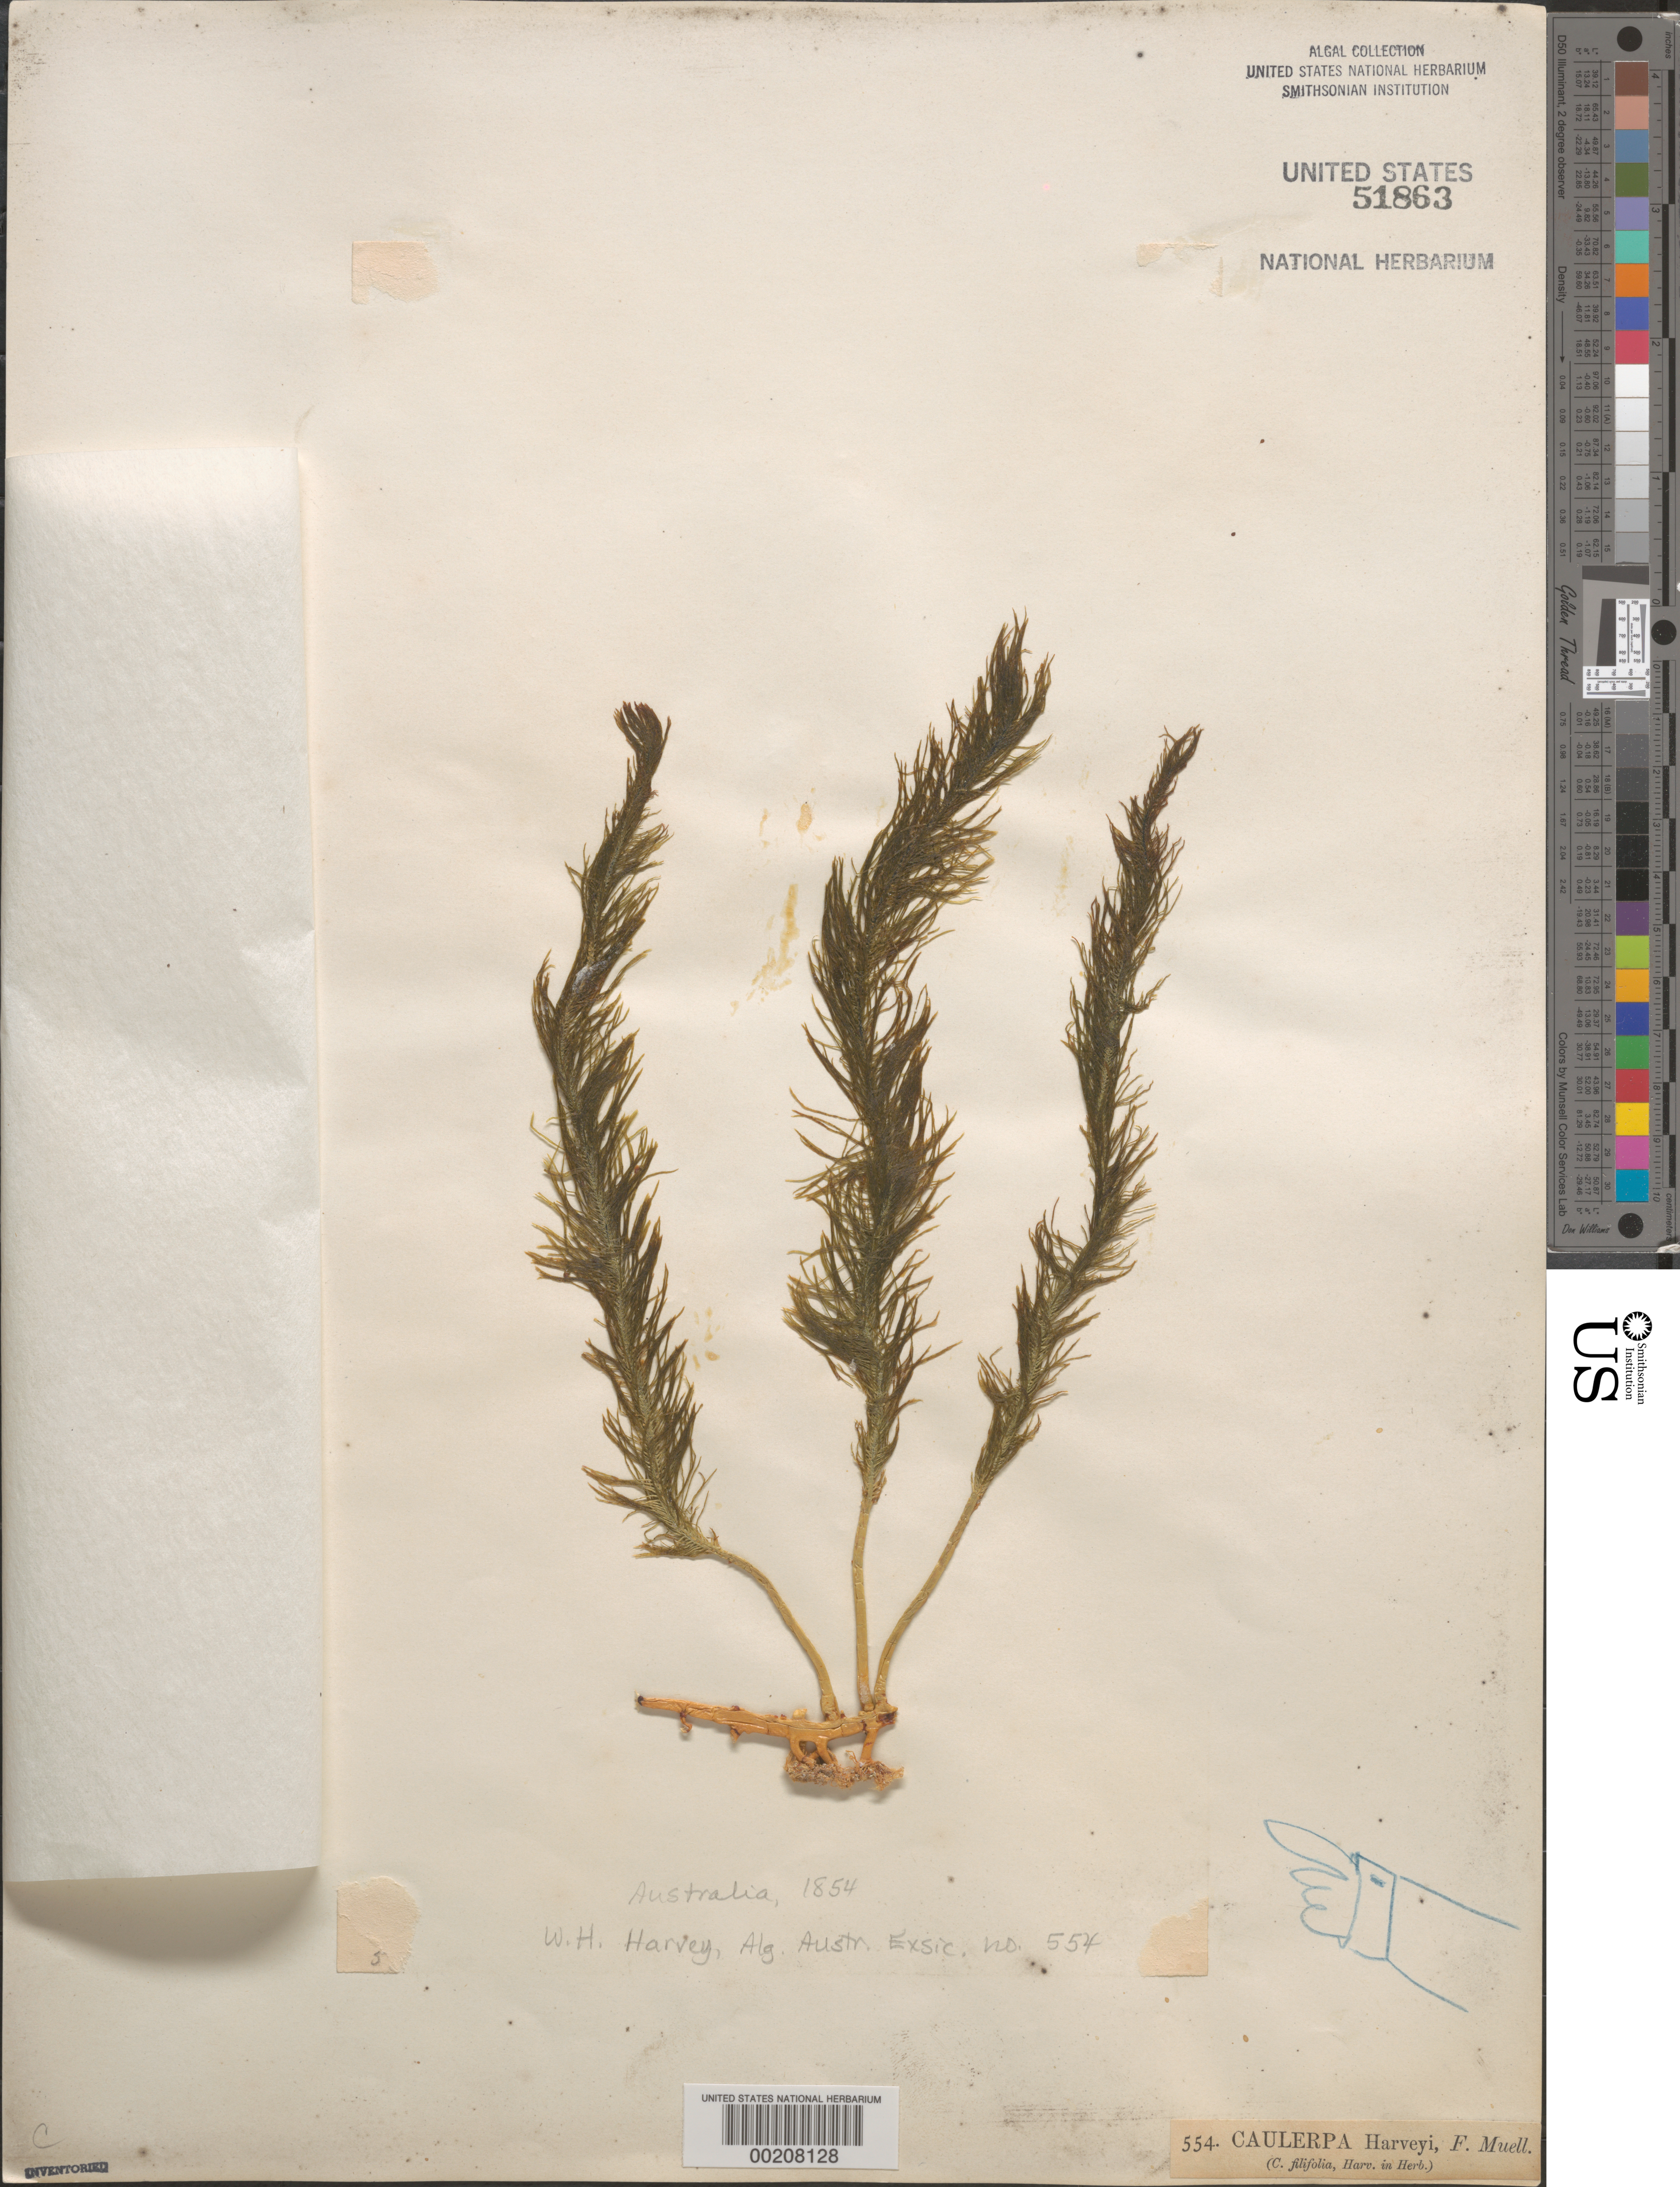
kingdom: Plantae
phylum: Chlorophyta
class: Ulvophyceae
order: Bryopsidales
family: Caulerpaceae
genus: Caulerpa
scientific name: Caulerpa longifolia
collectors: W. Harvey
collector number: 554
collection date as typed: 1854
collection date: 1854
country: Australia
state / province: Western Australia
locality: Princess Royal Harbor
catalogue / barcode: US 51863